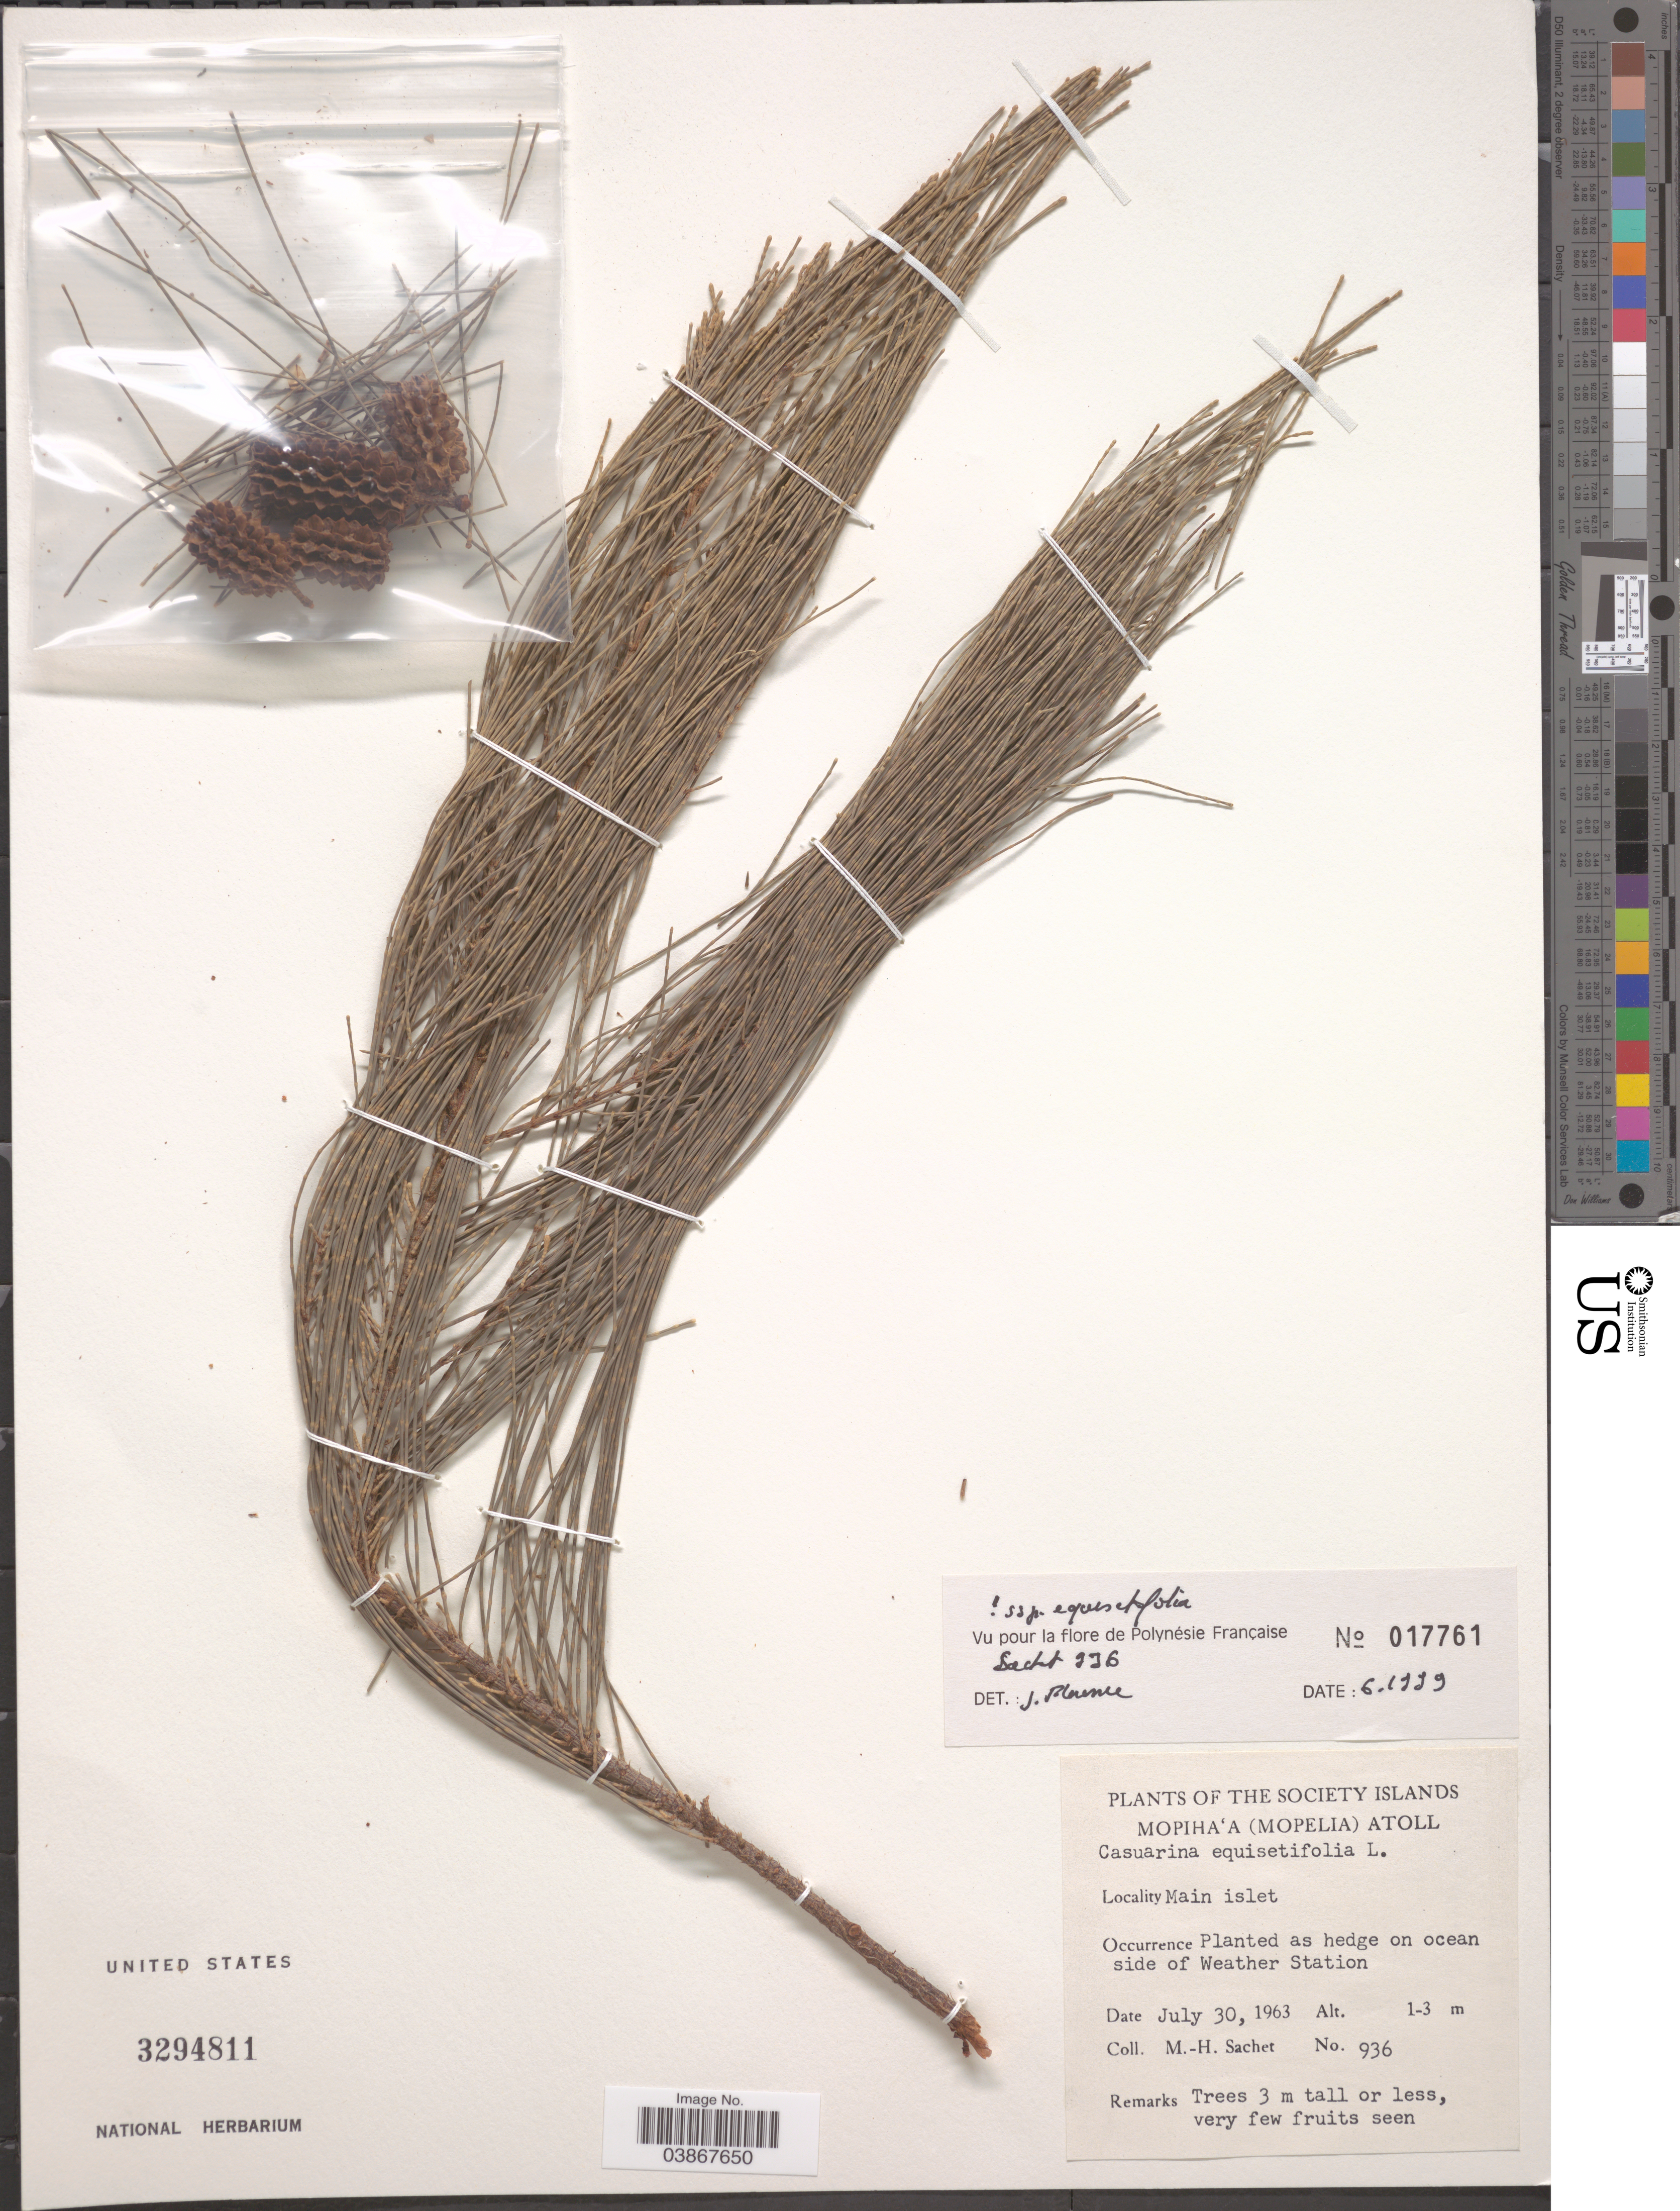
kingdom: Plantae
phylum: Tracheophyta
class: Magnoliopsida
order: Fagales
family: Casuarinaceae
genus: Casuarina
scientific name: Casuarina equisetifolia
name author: L.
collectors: M.-H. Sachet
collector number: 936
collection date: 1963-07-30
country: French Polynesia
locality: Society Islands. Mopiha'a (Mopelia) Atoll. Main islet. On ocean side of Weather Station.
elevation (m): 1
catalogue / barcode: US 3294811